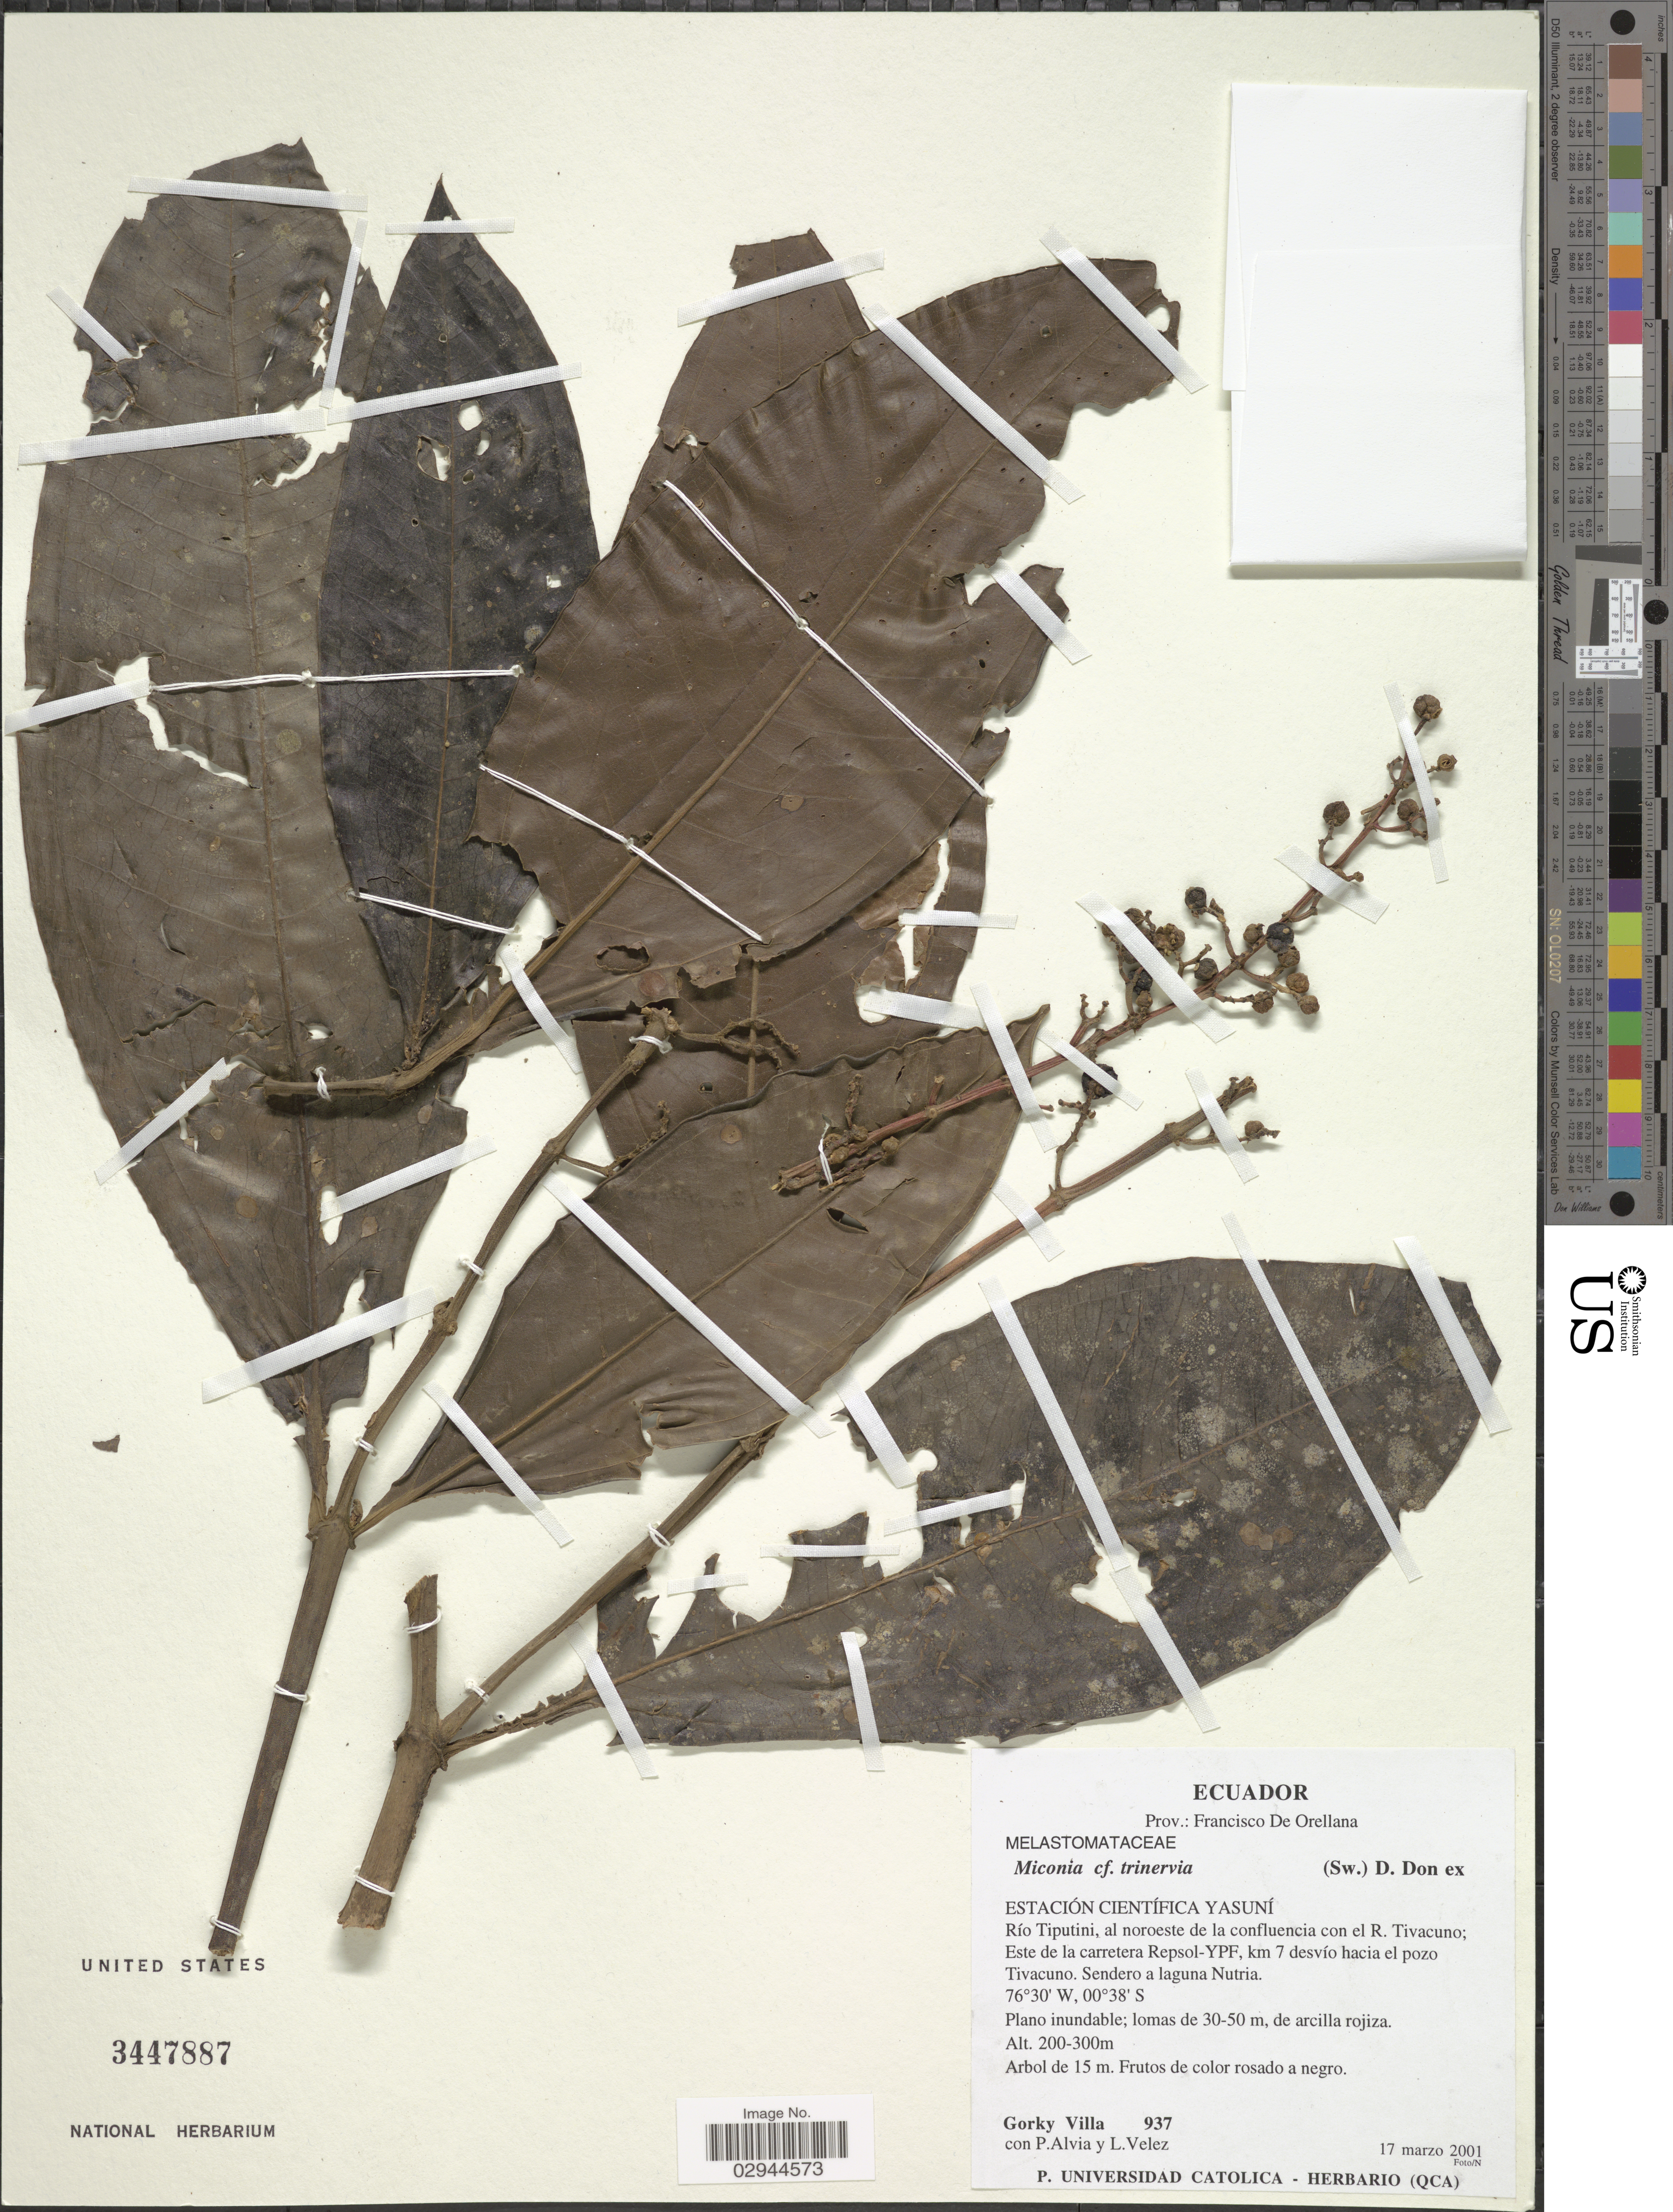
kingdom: Plantae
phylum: Tracheophyta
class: Magnoliopsida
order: Myrtales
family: Melastomataceae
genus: Miconia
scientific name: Miconia trinervia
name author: (Sw.) D. Don ex Loudon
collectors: G. Villa, P. Alvia & L. Velez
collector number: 937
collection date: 2001-03-17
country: Ecuador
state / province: Orellana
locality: Prov. Francisco De Orellana, Estación Científica Yasuní, Río Tiputini, al noroeste de la confluencia con el R. Tivacuno, Este de la carretera Repsol, km 7 desvío hacia el pozo Tivacuno, Sendero a laguna Nutria.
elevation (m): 200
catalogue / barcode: US 3447887